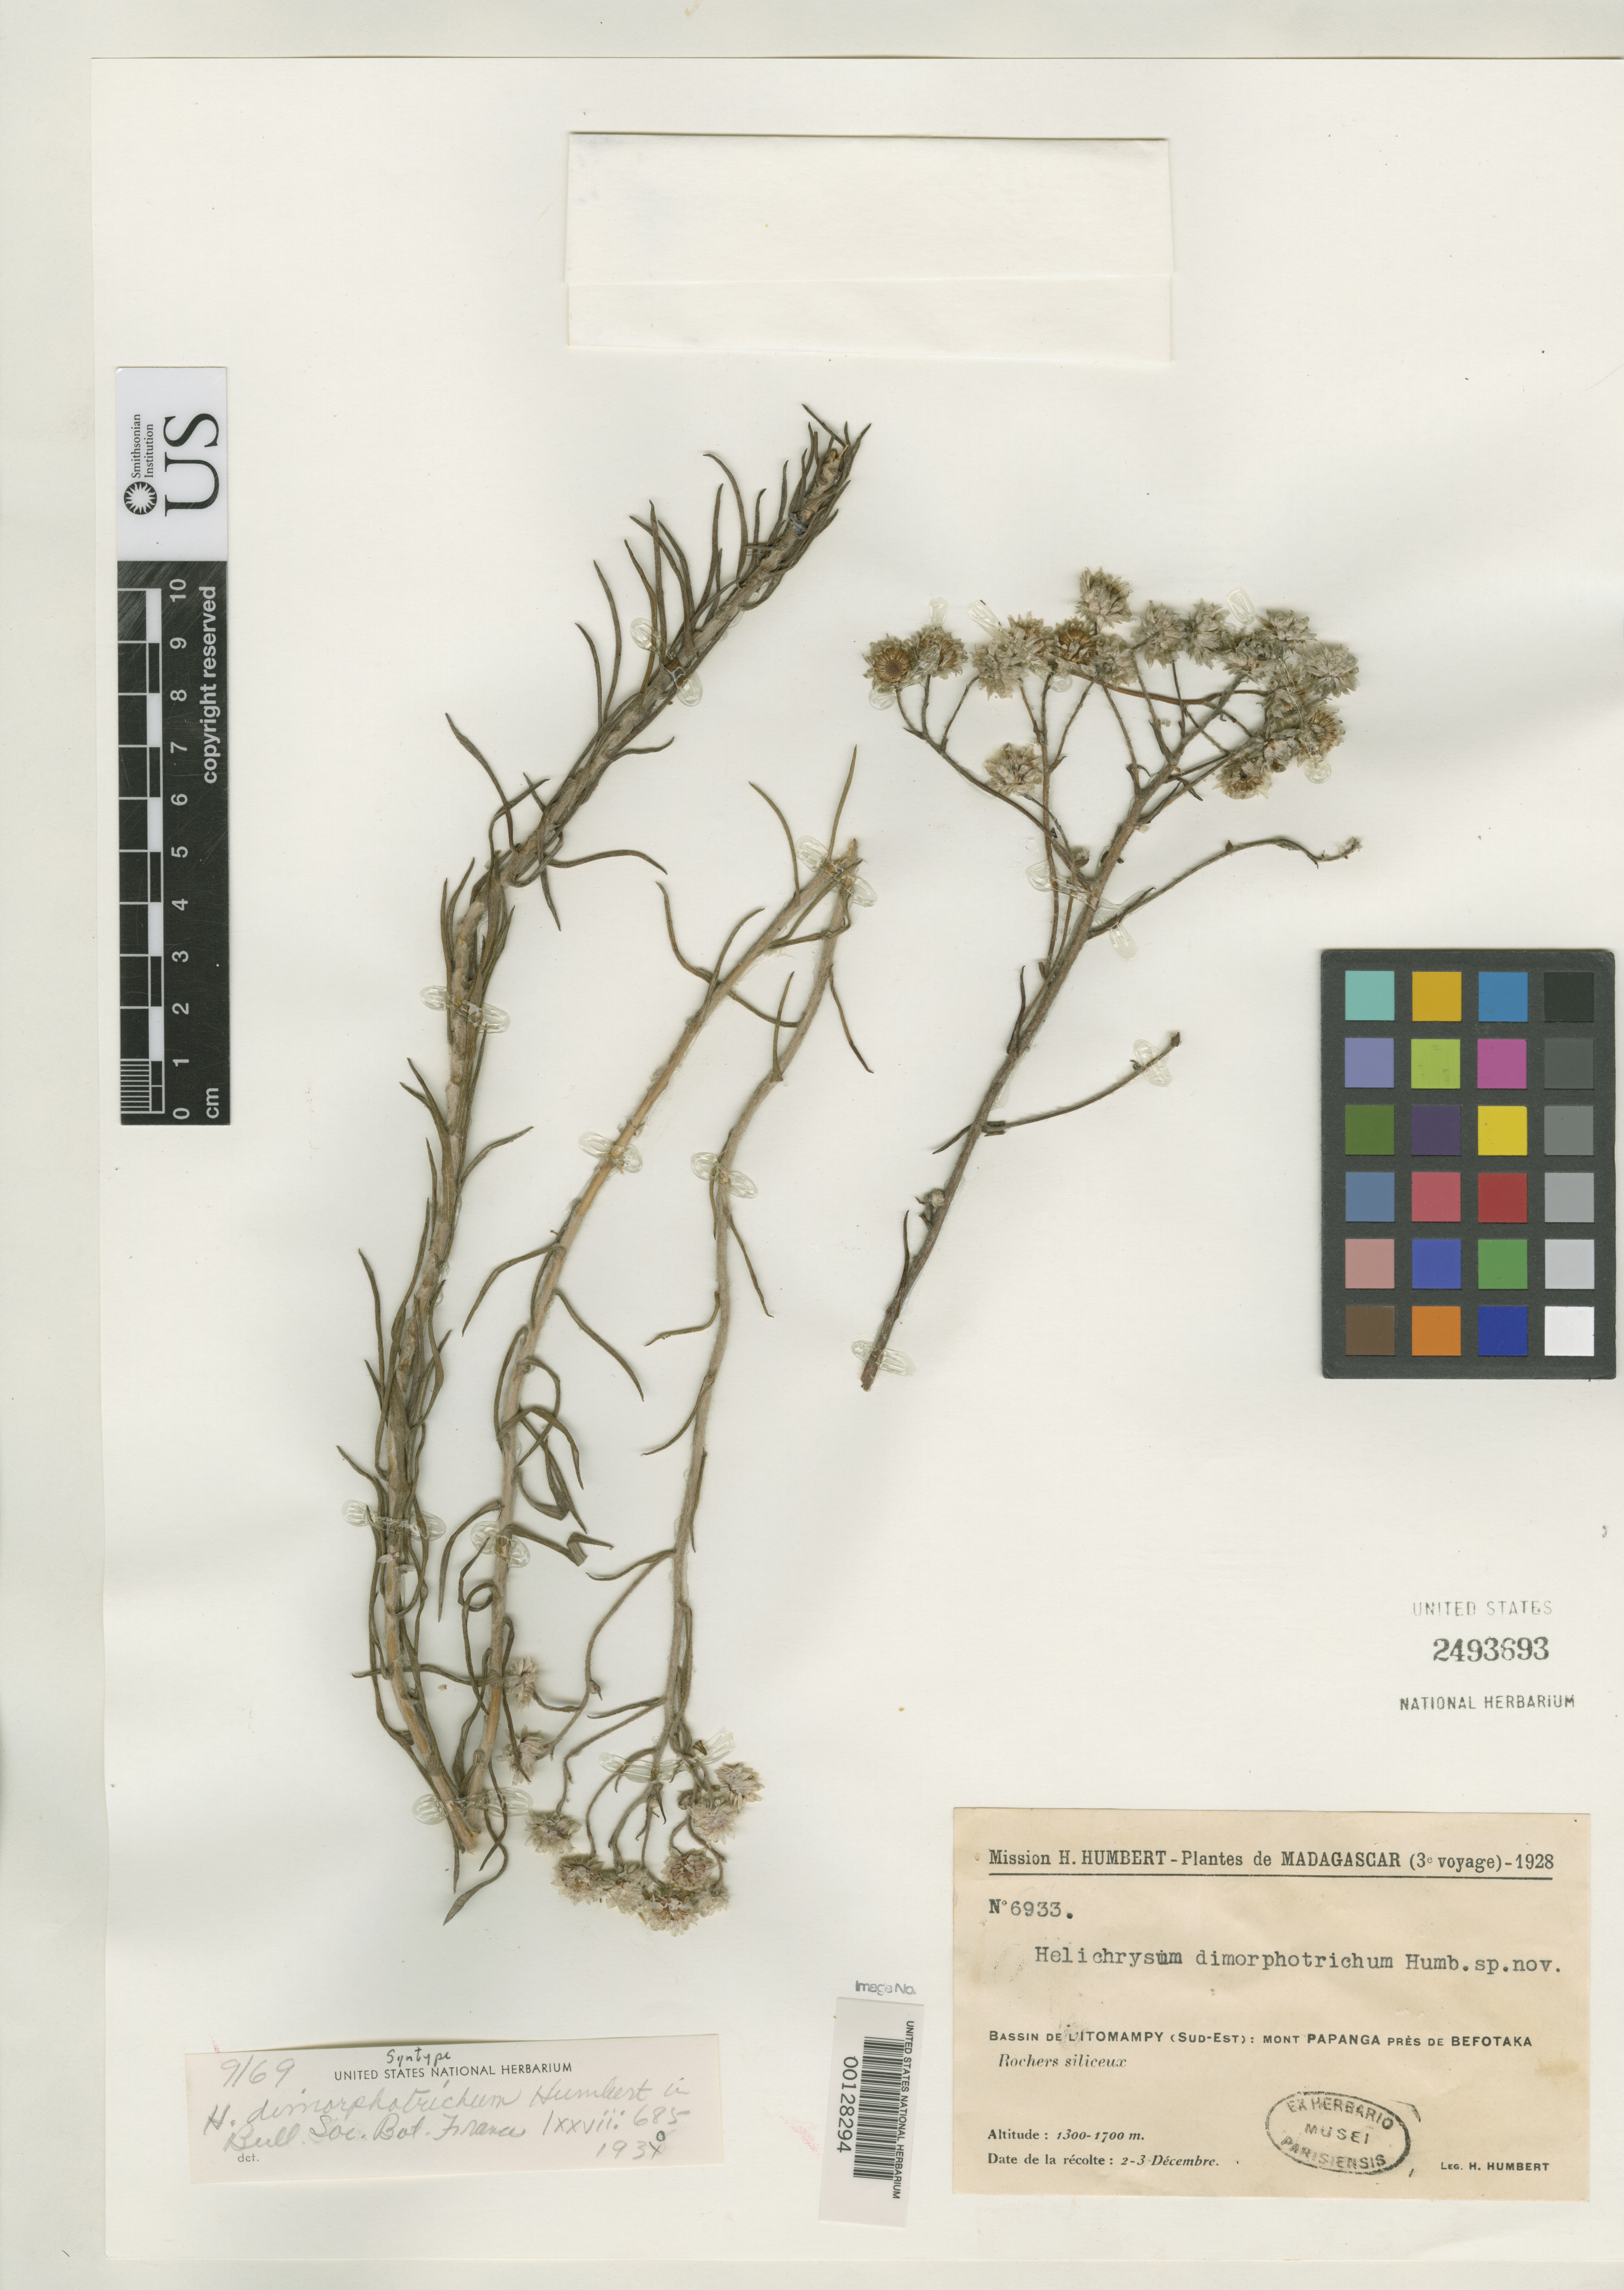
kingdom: Plantae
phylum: Tracheophyta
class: Magnoliopsida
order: Asterales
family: Asteraceae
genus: Helichrysum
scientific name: Helichrysum dimorphotrichum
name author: Humbert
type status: Syntype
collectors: H. Humbert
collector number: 9633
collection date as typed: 02 Dec 1928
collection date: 1928-12-02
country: Madagascar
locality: Bassin de Litomampy, Mt. Papanga, near Befotako.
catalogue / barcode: US 2493693